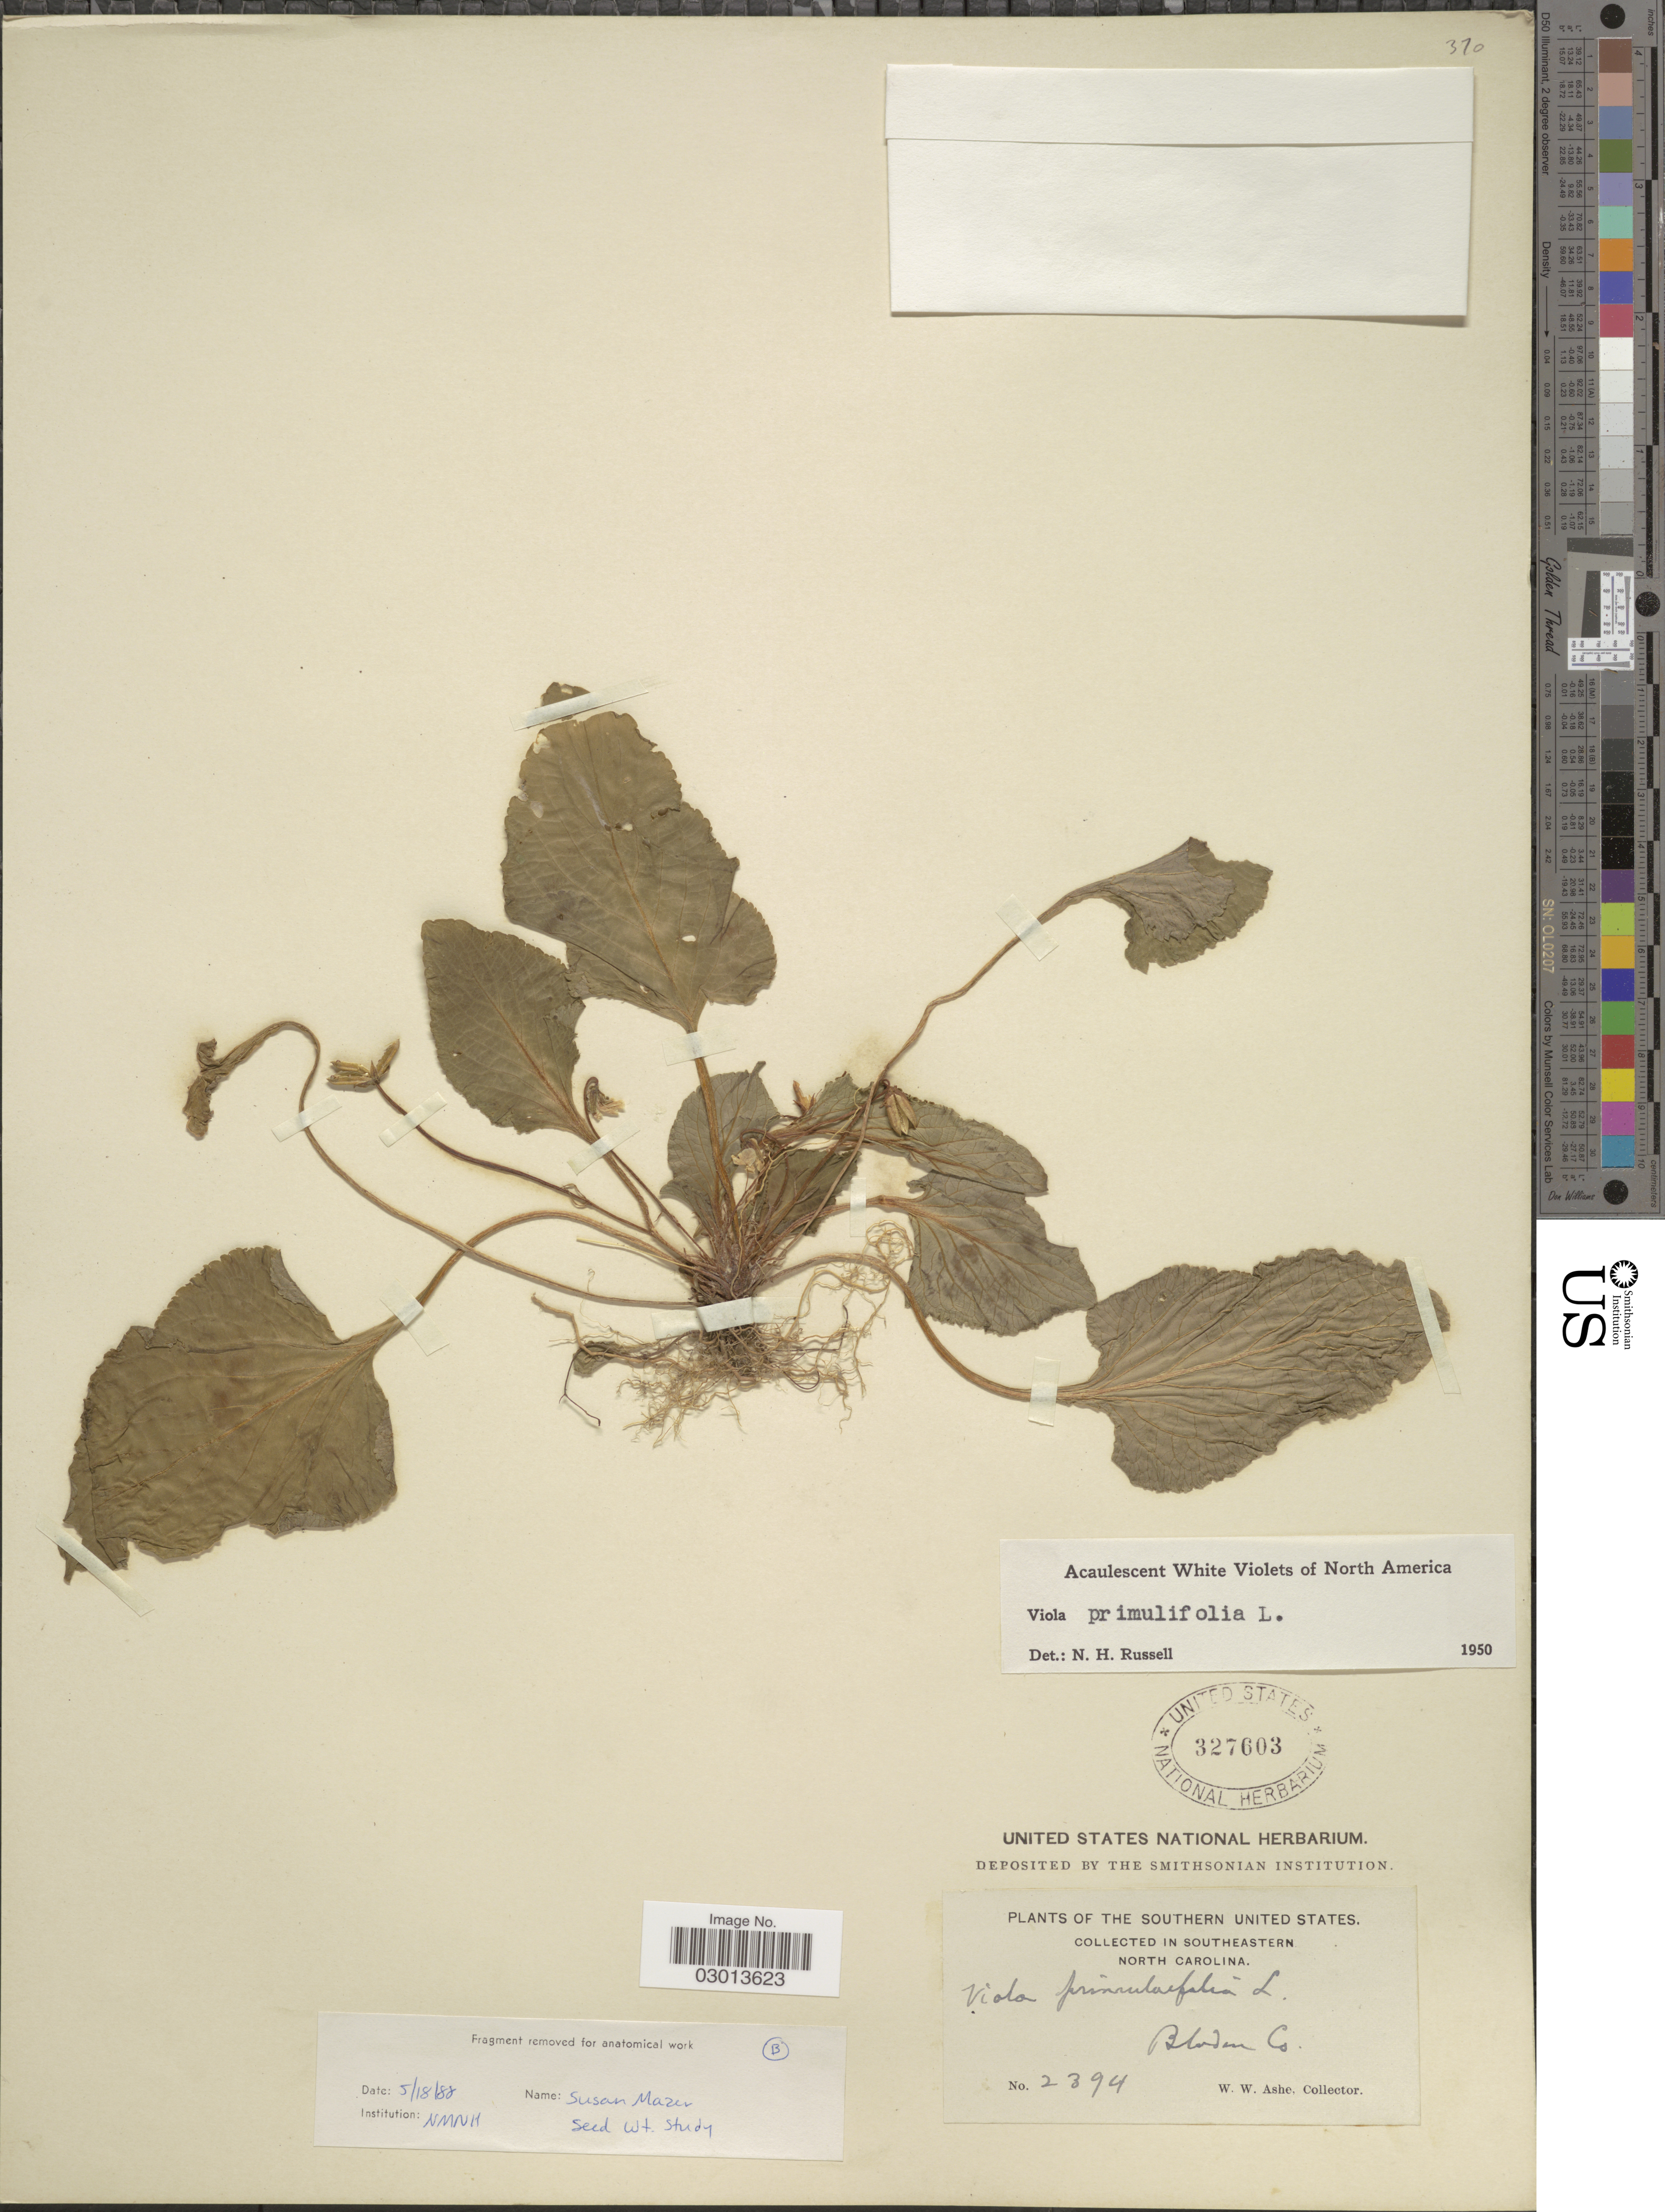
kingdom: Plantae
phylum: Tracheophyta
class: Magnoliopsida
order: Malpighiales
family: Violaceae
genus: Viola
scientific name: Viola primulifolia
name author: L.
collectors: W. W. Ashe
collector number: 2394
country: United States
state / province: North Carolina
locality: Southern United States. Southeastern North Carolina. Bladen Co.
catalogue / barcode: US 327603